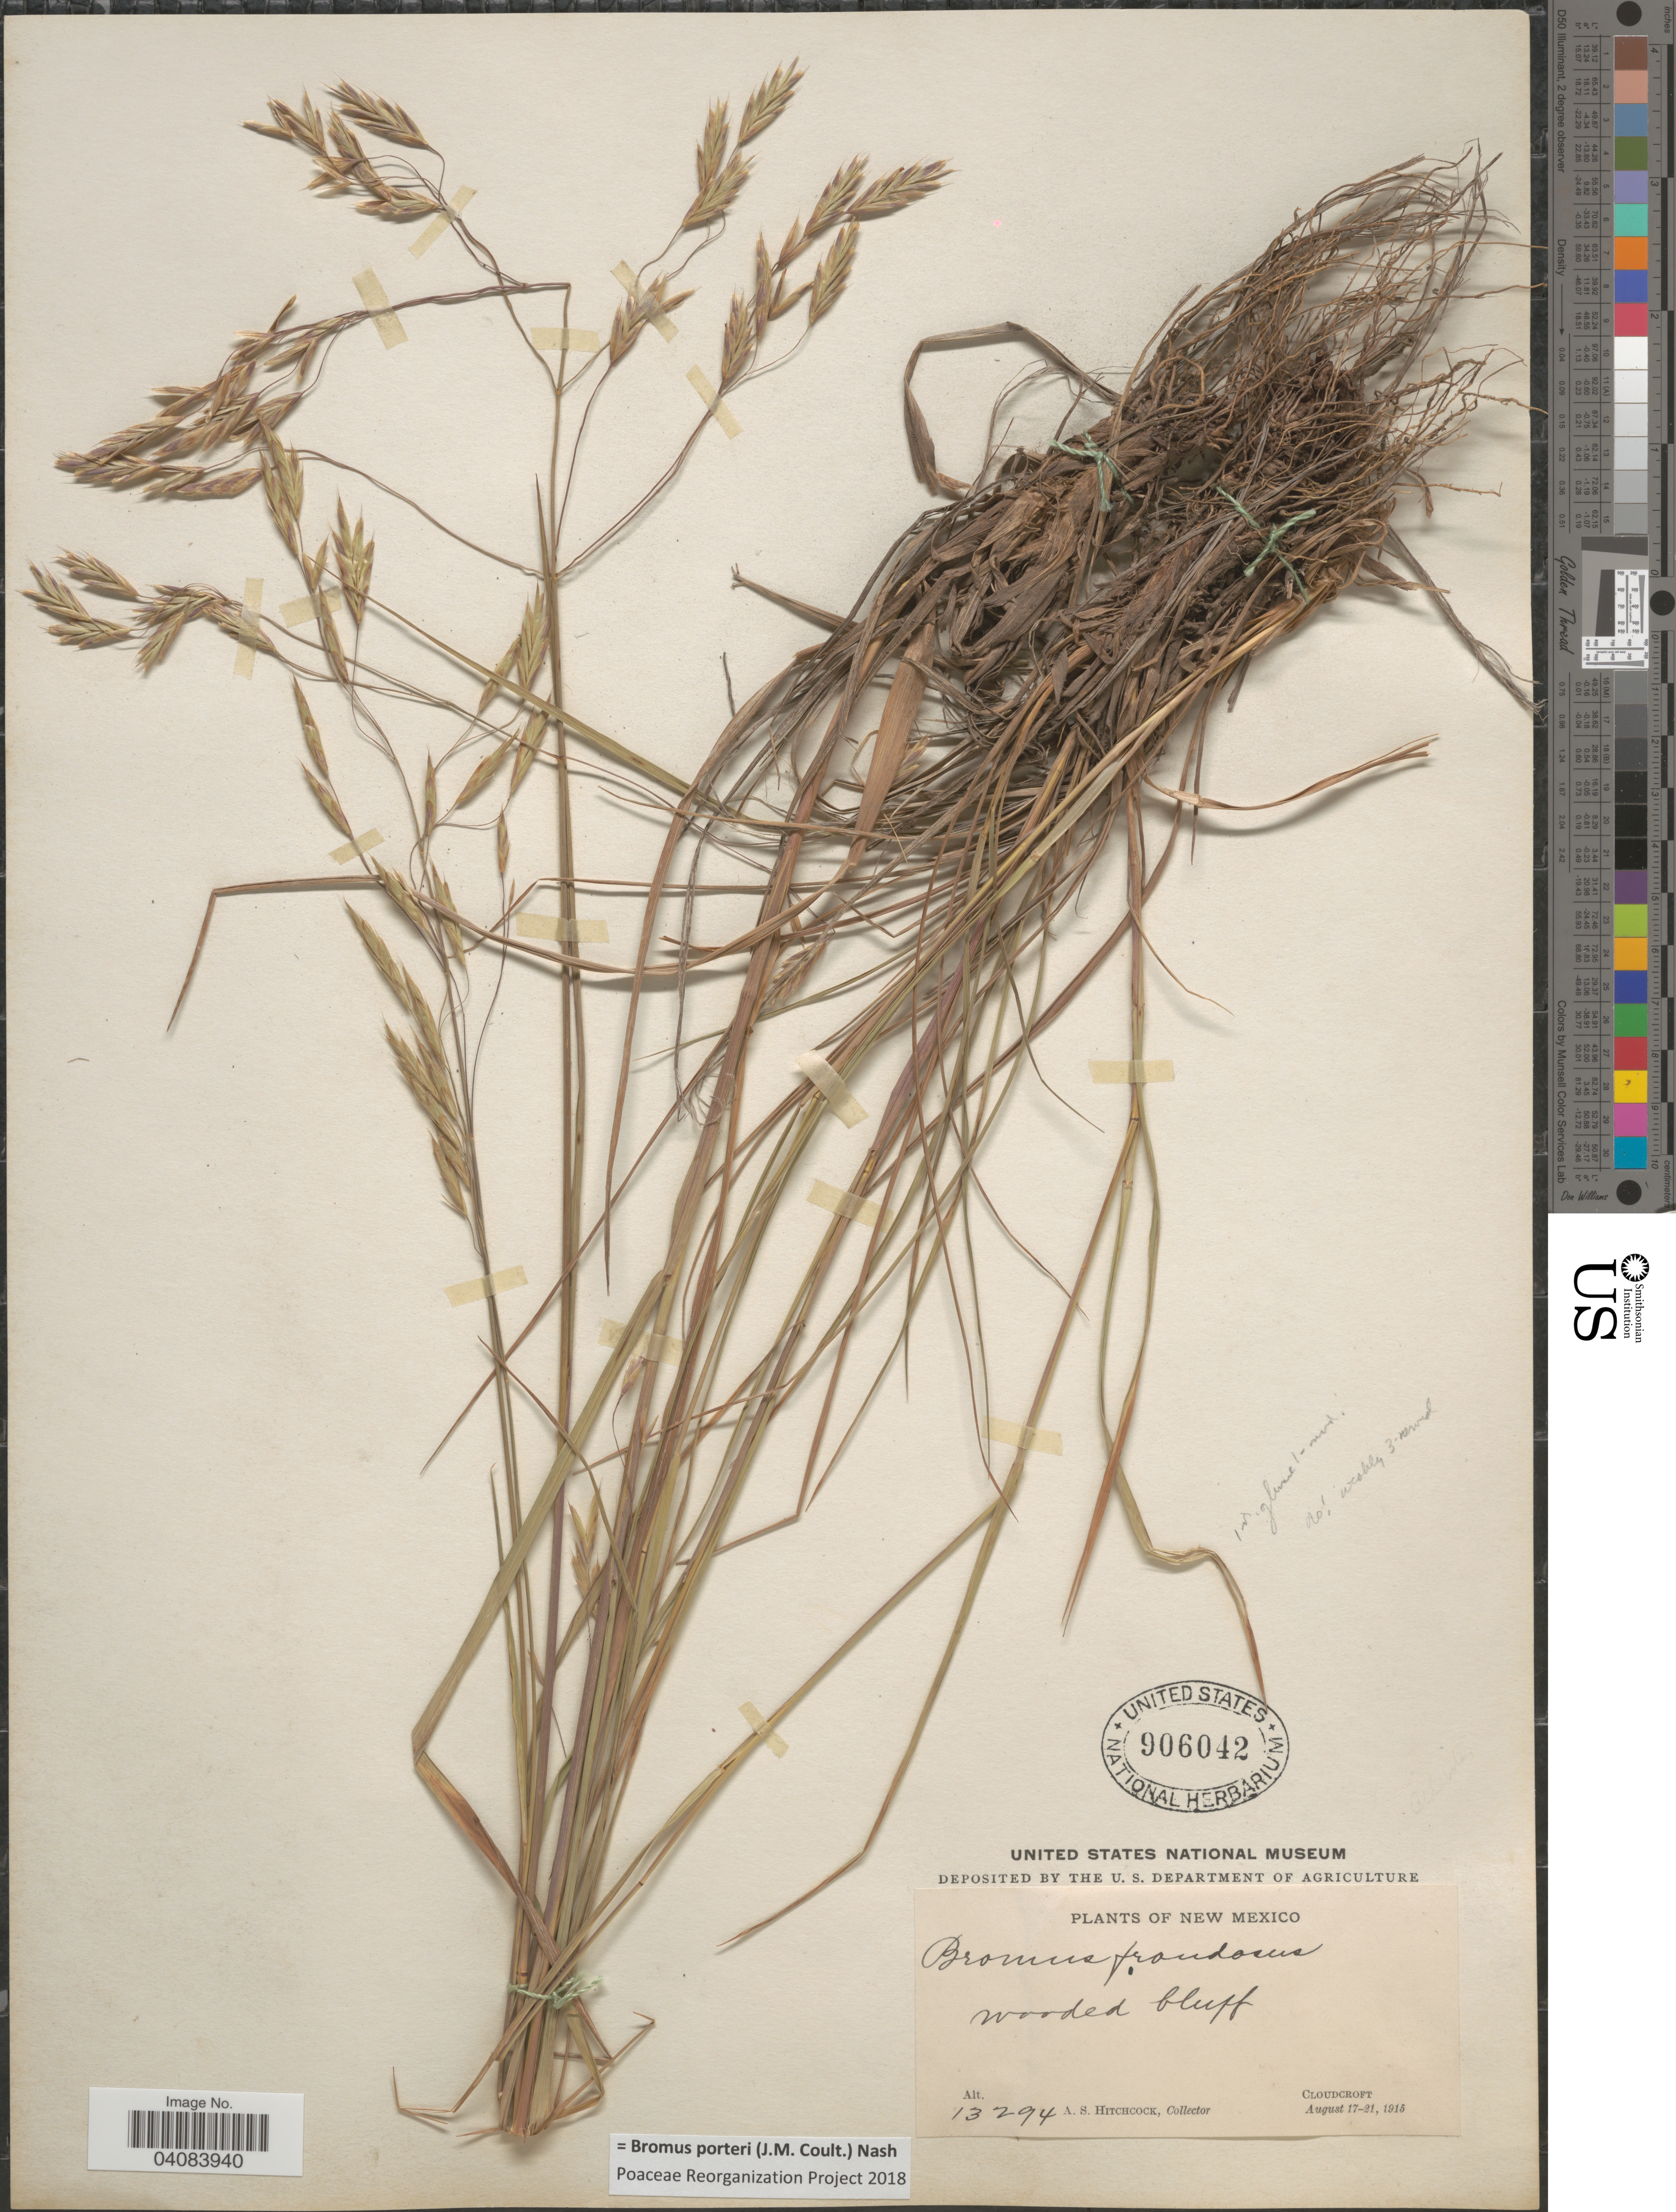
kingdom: Plantae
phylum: Tracheophyta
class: Liliopsida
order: Poales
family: Poaceae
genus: Bromus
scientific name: Bromus porteri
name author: (J.M. Coult.) Nash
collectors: A. S. Hitchcock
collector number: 13294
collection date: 1915-08-17/1915-08-21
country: United States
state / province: New Mexico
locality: Wooded bluff. Cloudcroft.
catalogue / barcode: US 906042